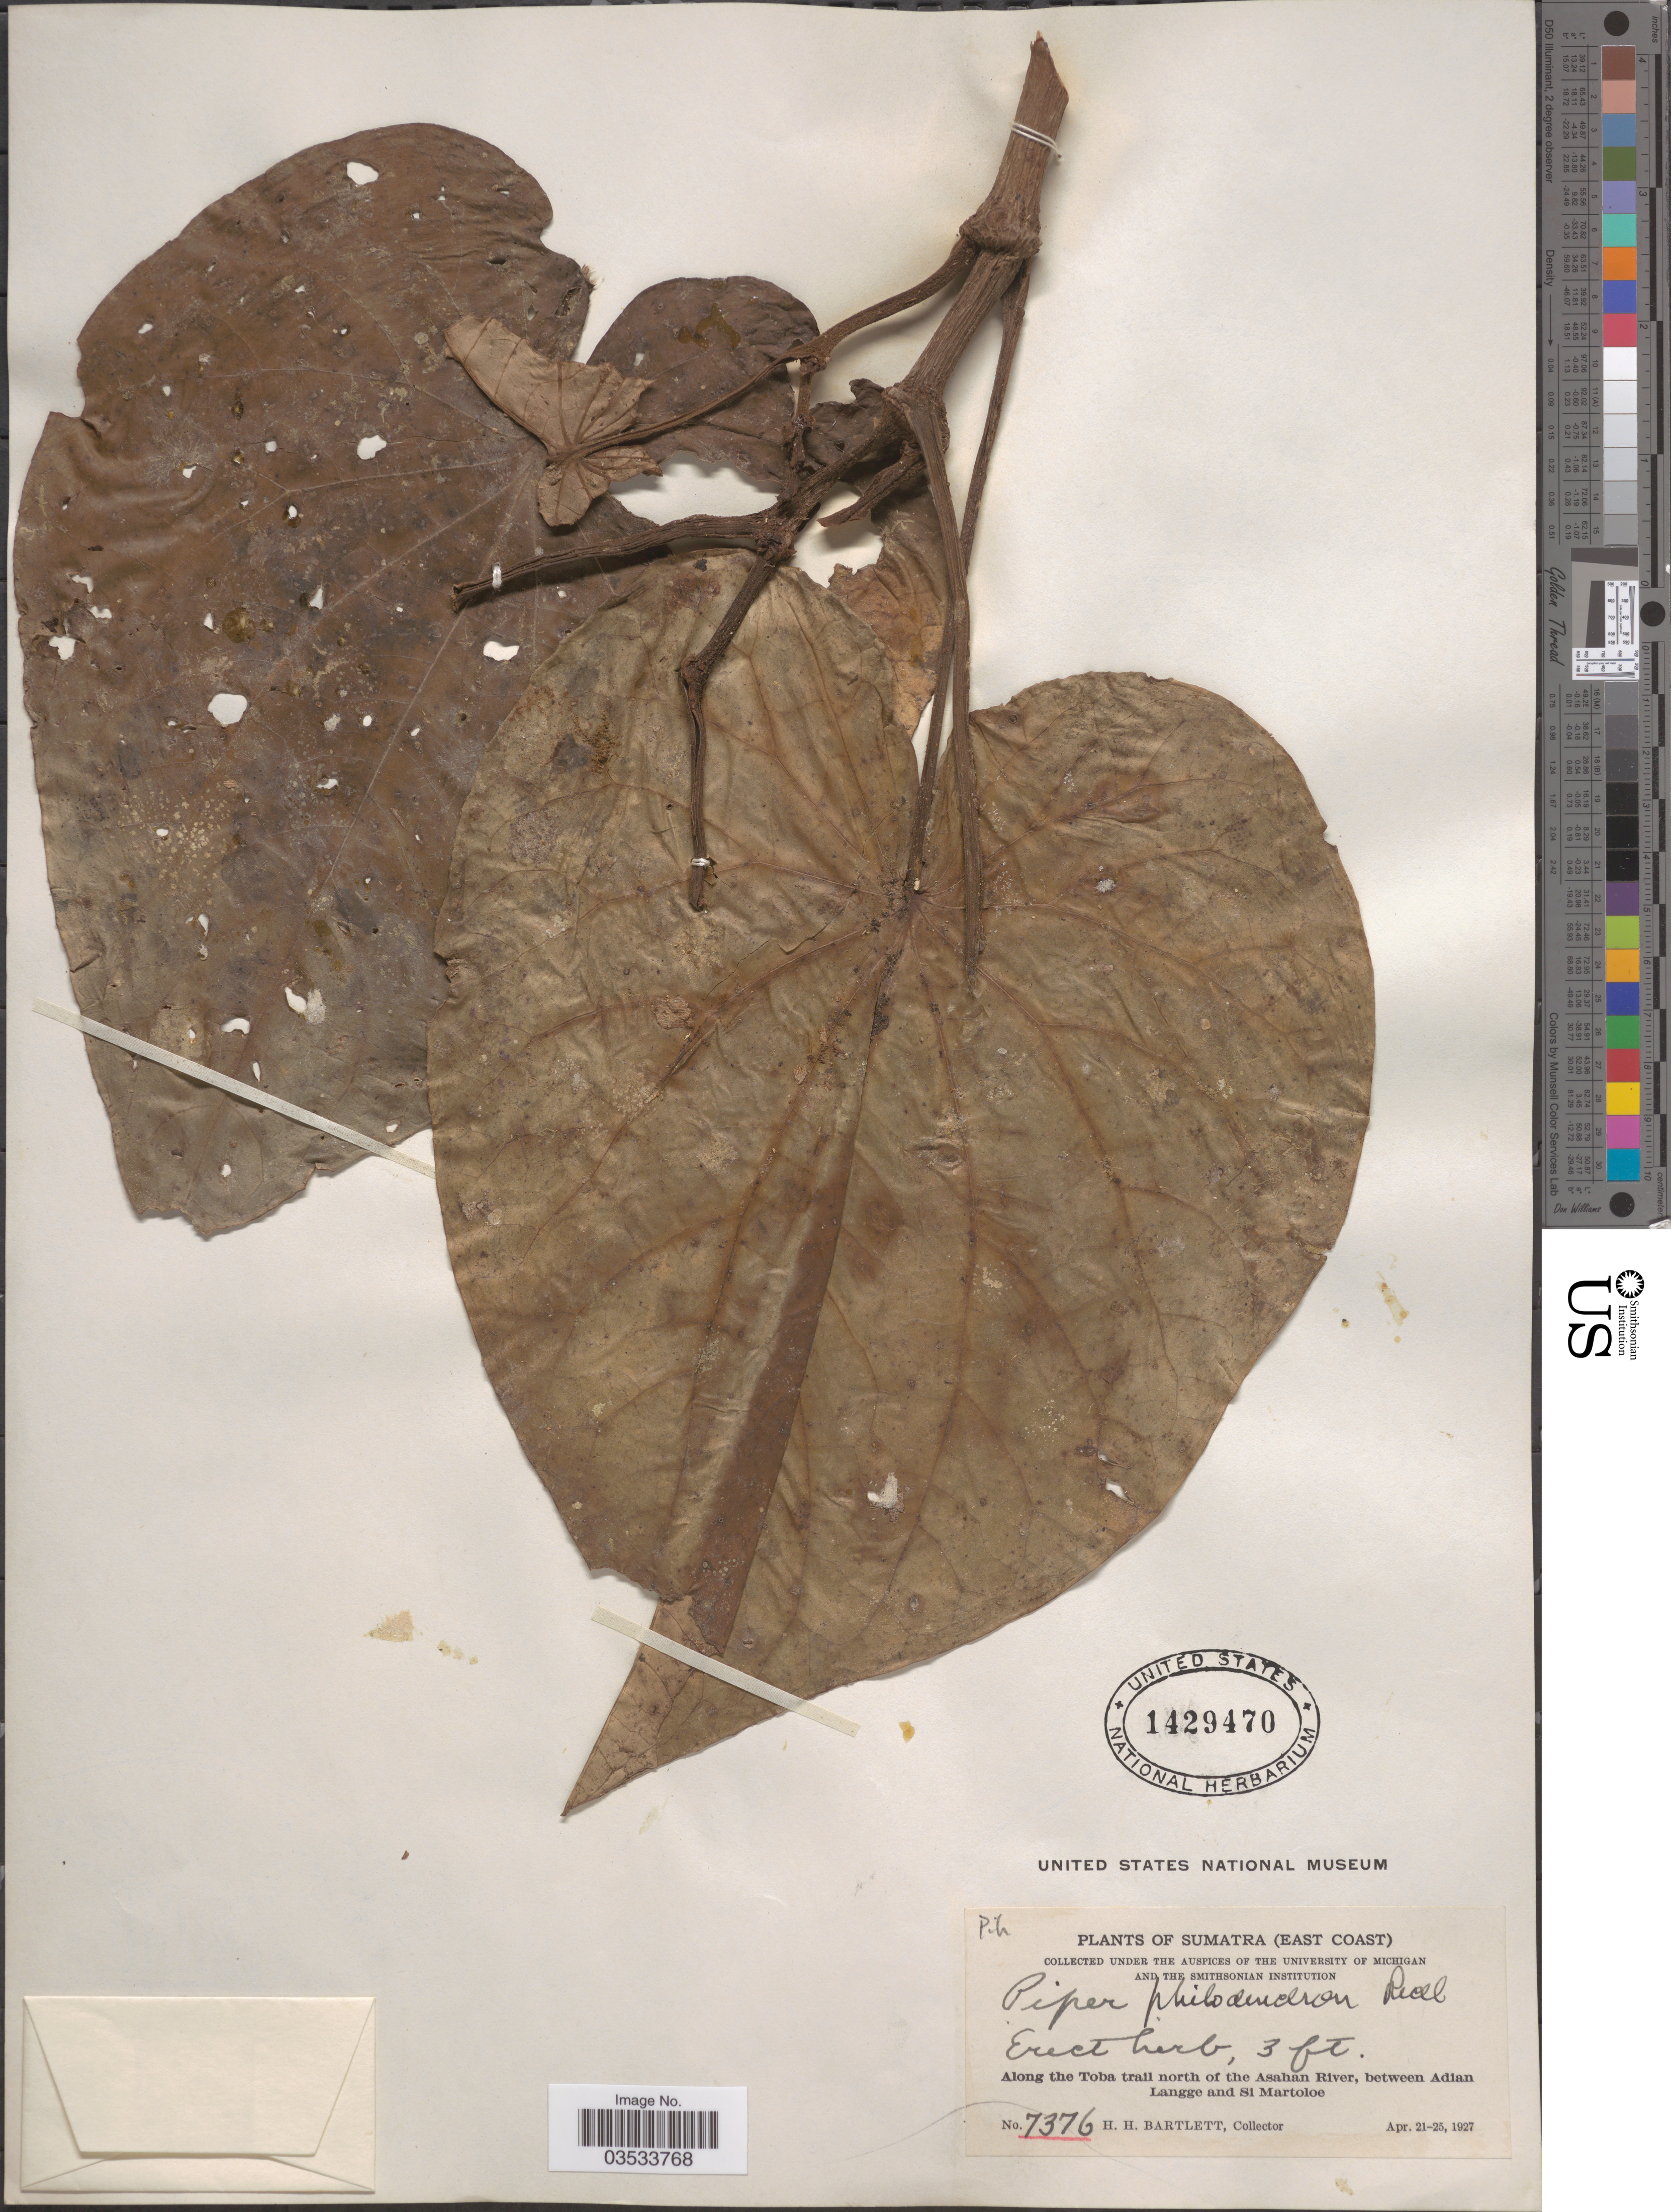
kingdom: Plantae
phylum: Tracheophyta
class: Magnoliopsida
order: Piperales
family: Piperaceae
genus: Piper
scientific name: Piper philodendron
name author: Ridl.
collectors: H. H. Bartlett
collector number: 7376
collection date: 1927-04-21/1927-04-25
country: Indonesia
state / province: Sumatra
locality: East Coast. Along the Toba trail north of the Asahan River, between Adian Langge and Si Martoloe.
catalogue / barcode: US 1429470